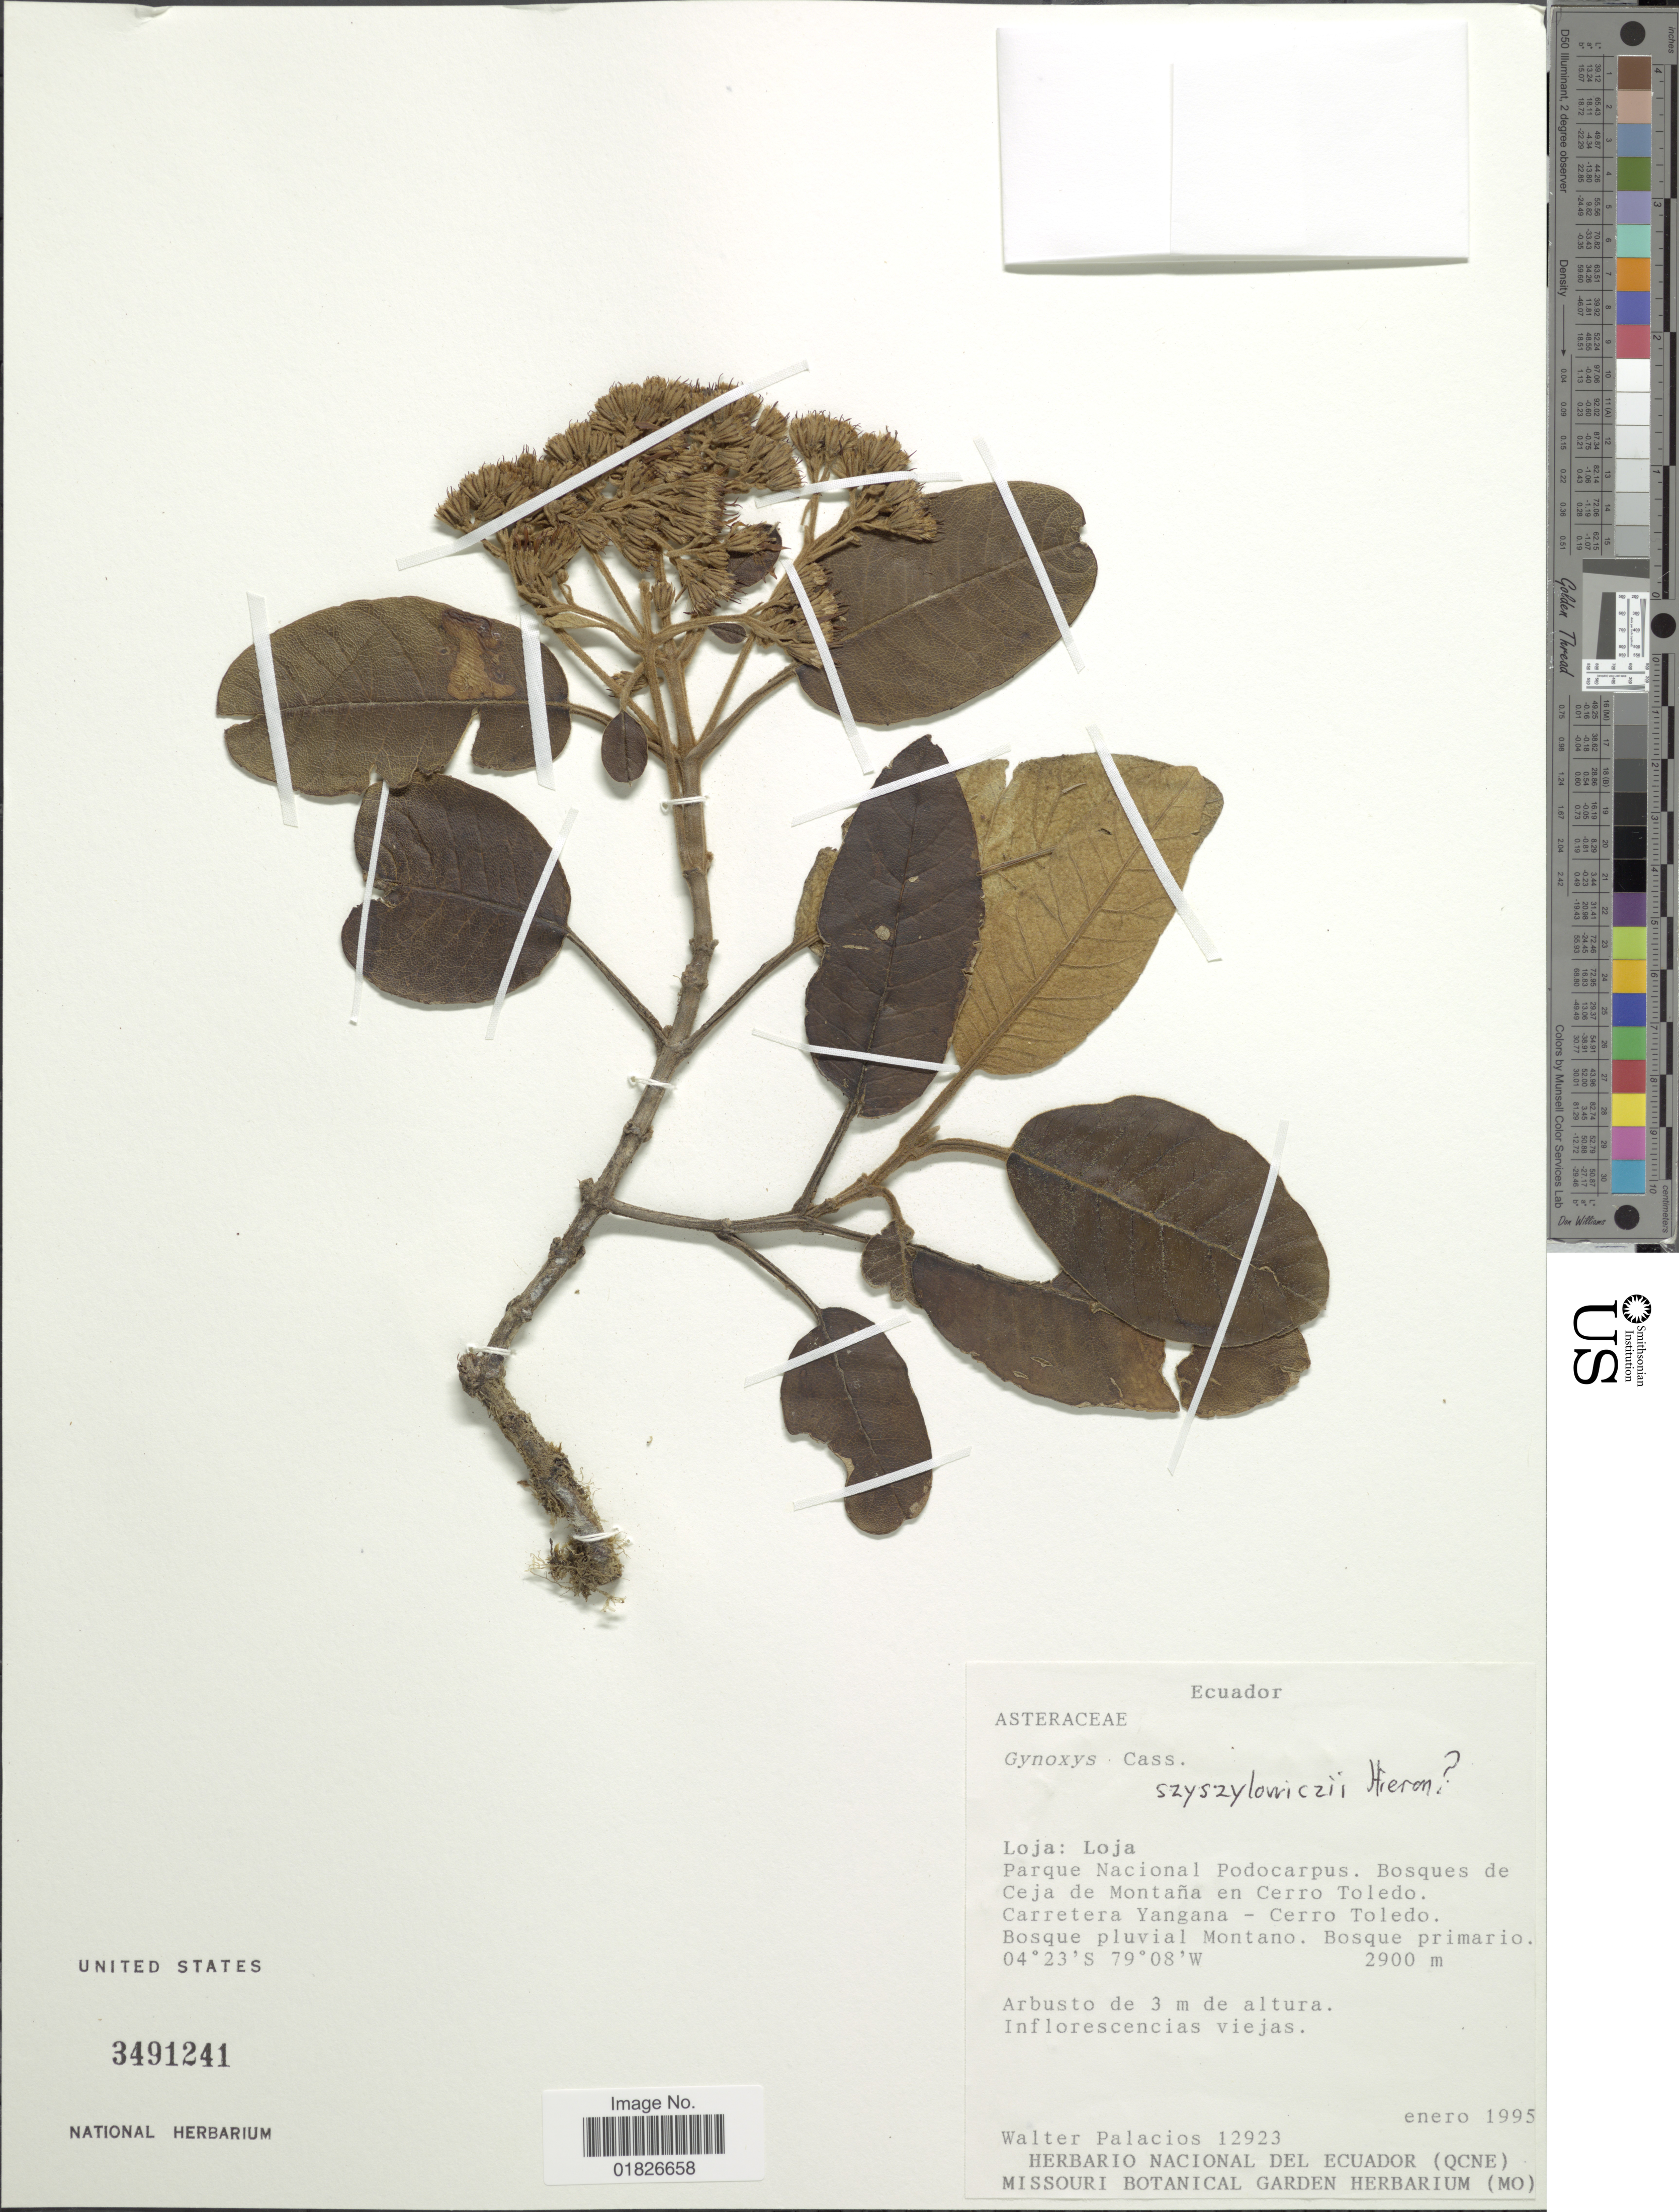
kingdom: Plantae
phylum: Tracheophyta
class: Magnoliopsida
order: Asterales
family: Asteraceae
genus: Gynoxys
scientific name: Gynoxys szyszylowiczii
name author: Hieron.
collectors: W. Palacios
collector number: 12923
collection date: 1995-01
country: Ecuador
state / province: Loja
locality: Loja, Parque Nacional Podocarpus, Bosques de Ceja de Montaña en Cerro Toledo, Carretera Yangana - Cerro Toledo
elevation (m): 2900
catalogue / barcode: US 3491241